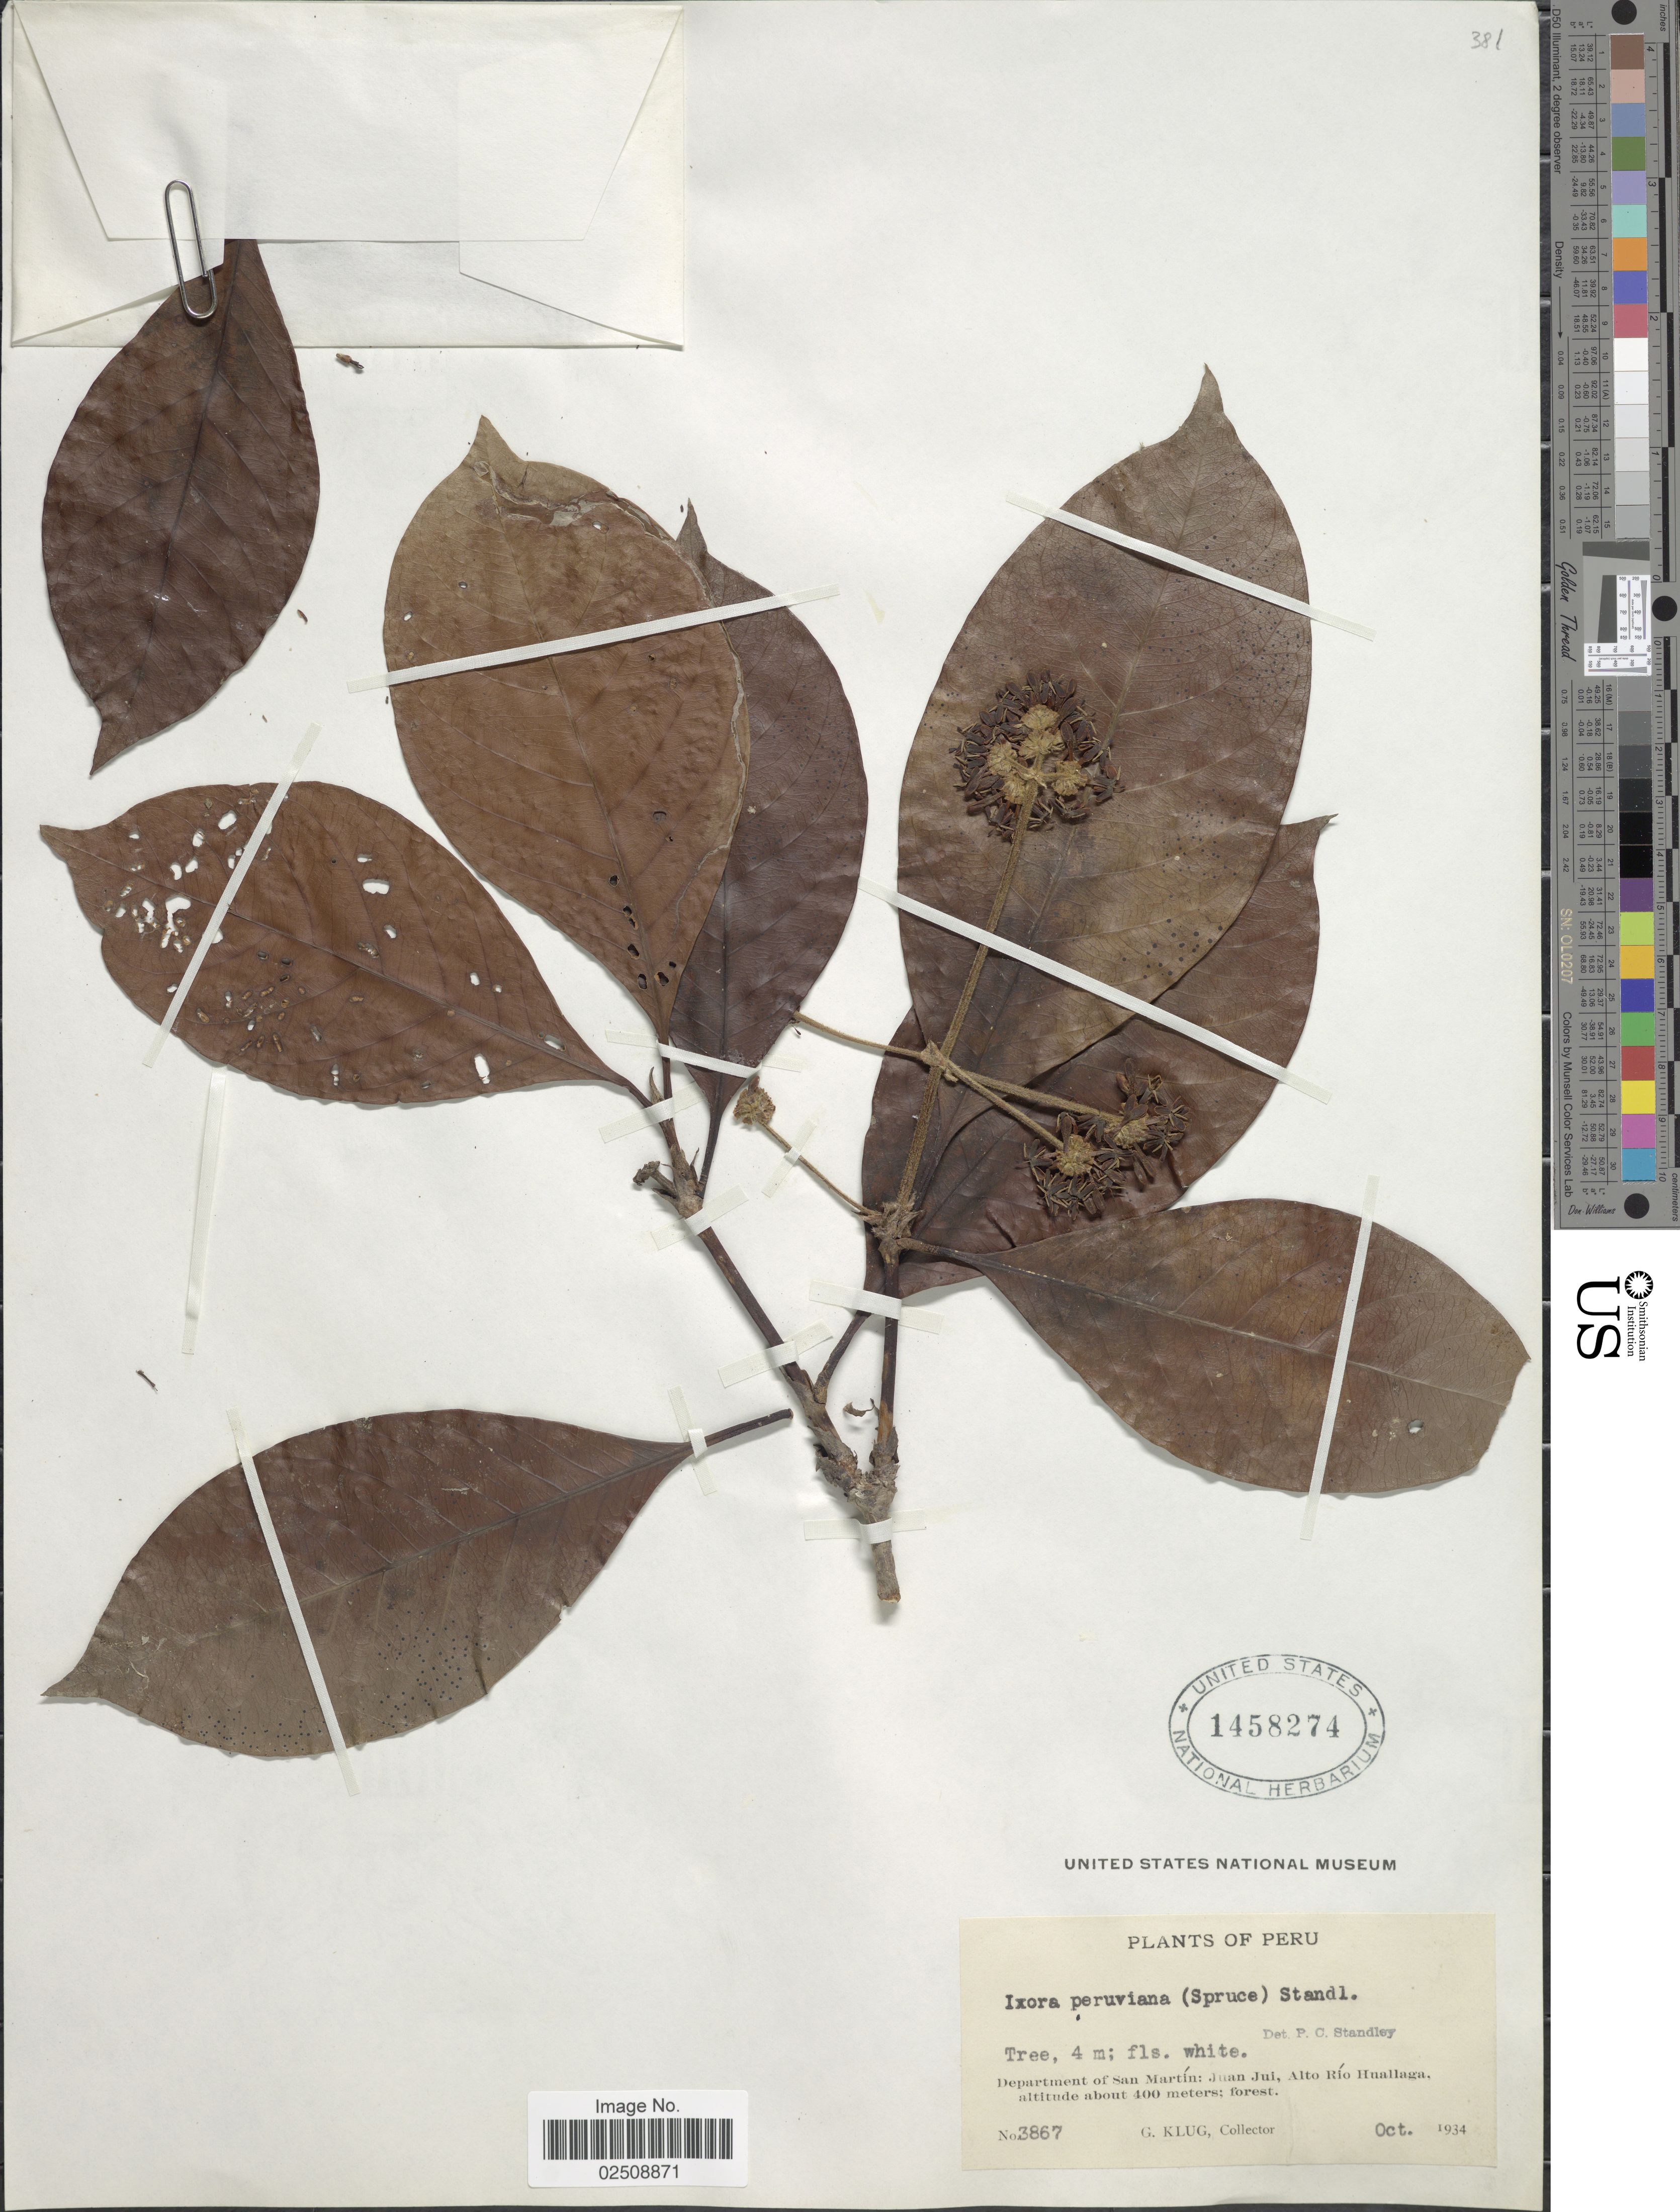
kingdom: Plantae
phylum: Tracheophyta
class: Magnoliopsida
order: Gentianales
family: Rubiaceae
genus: Ixora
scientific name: Ixora peruviana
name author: (Spruce ex K. Schum.) Standl.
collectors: G. Klug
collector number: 3867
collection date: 1934-10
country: Peru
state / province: San Martín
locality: Department of San Martin: Juan Jui, Alto Rio Huallaga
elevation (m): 400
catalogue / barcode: US 1458274